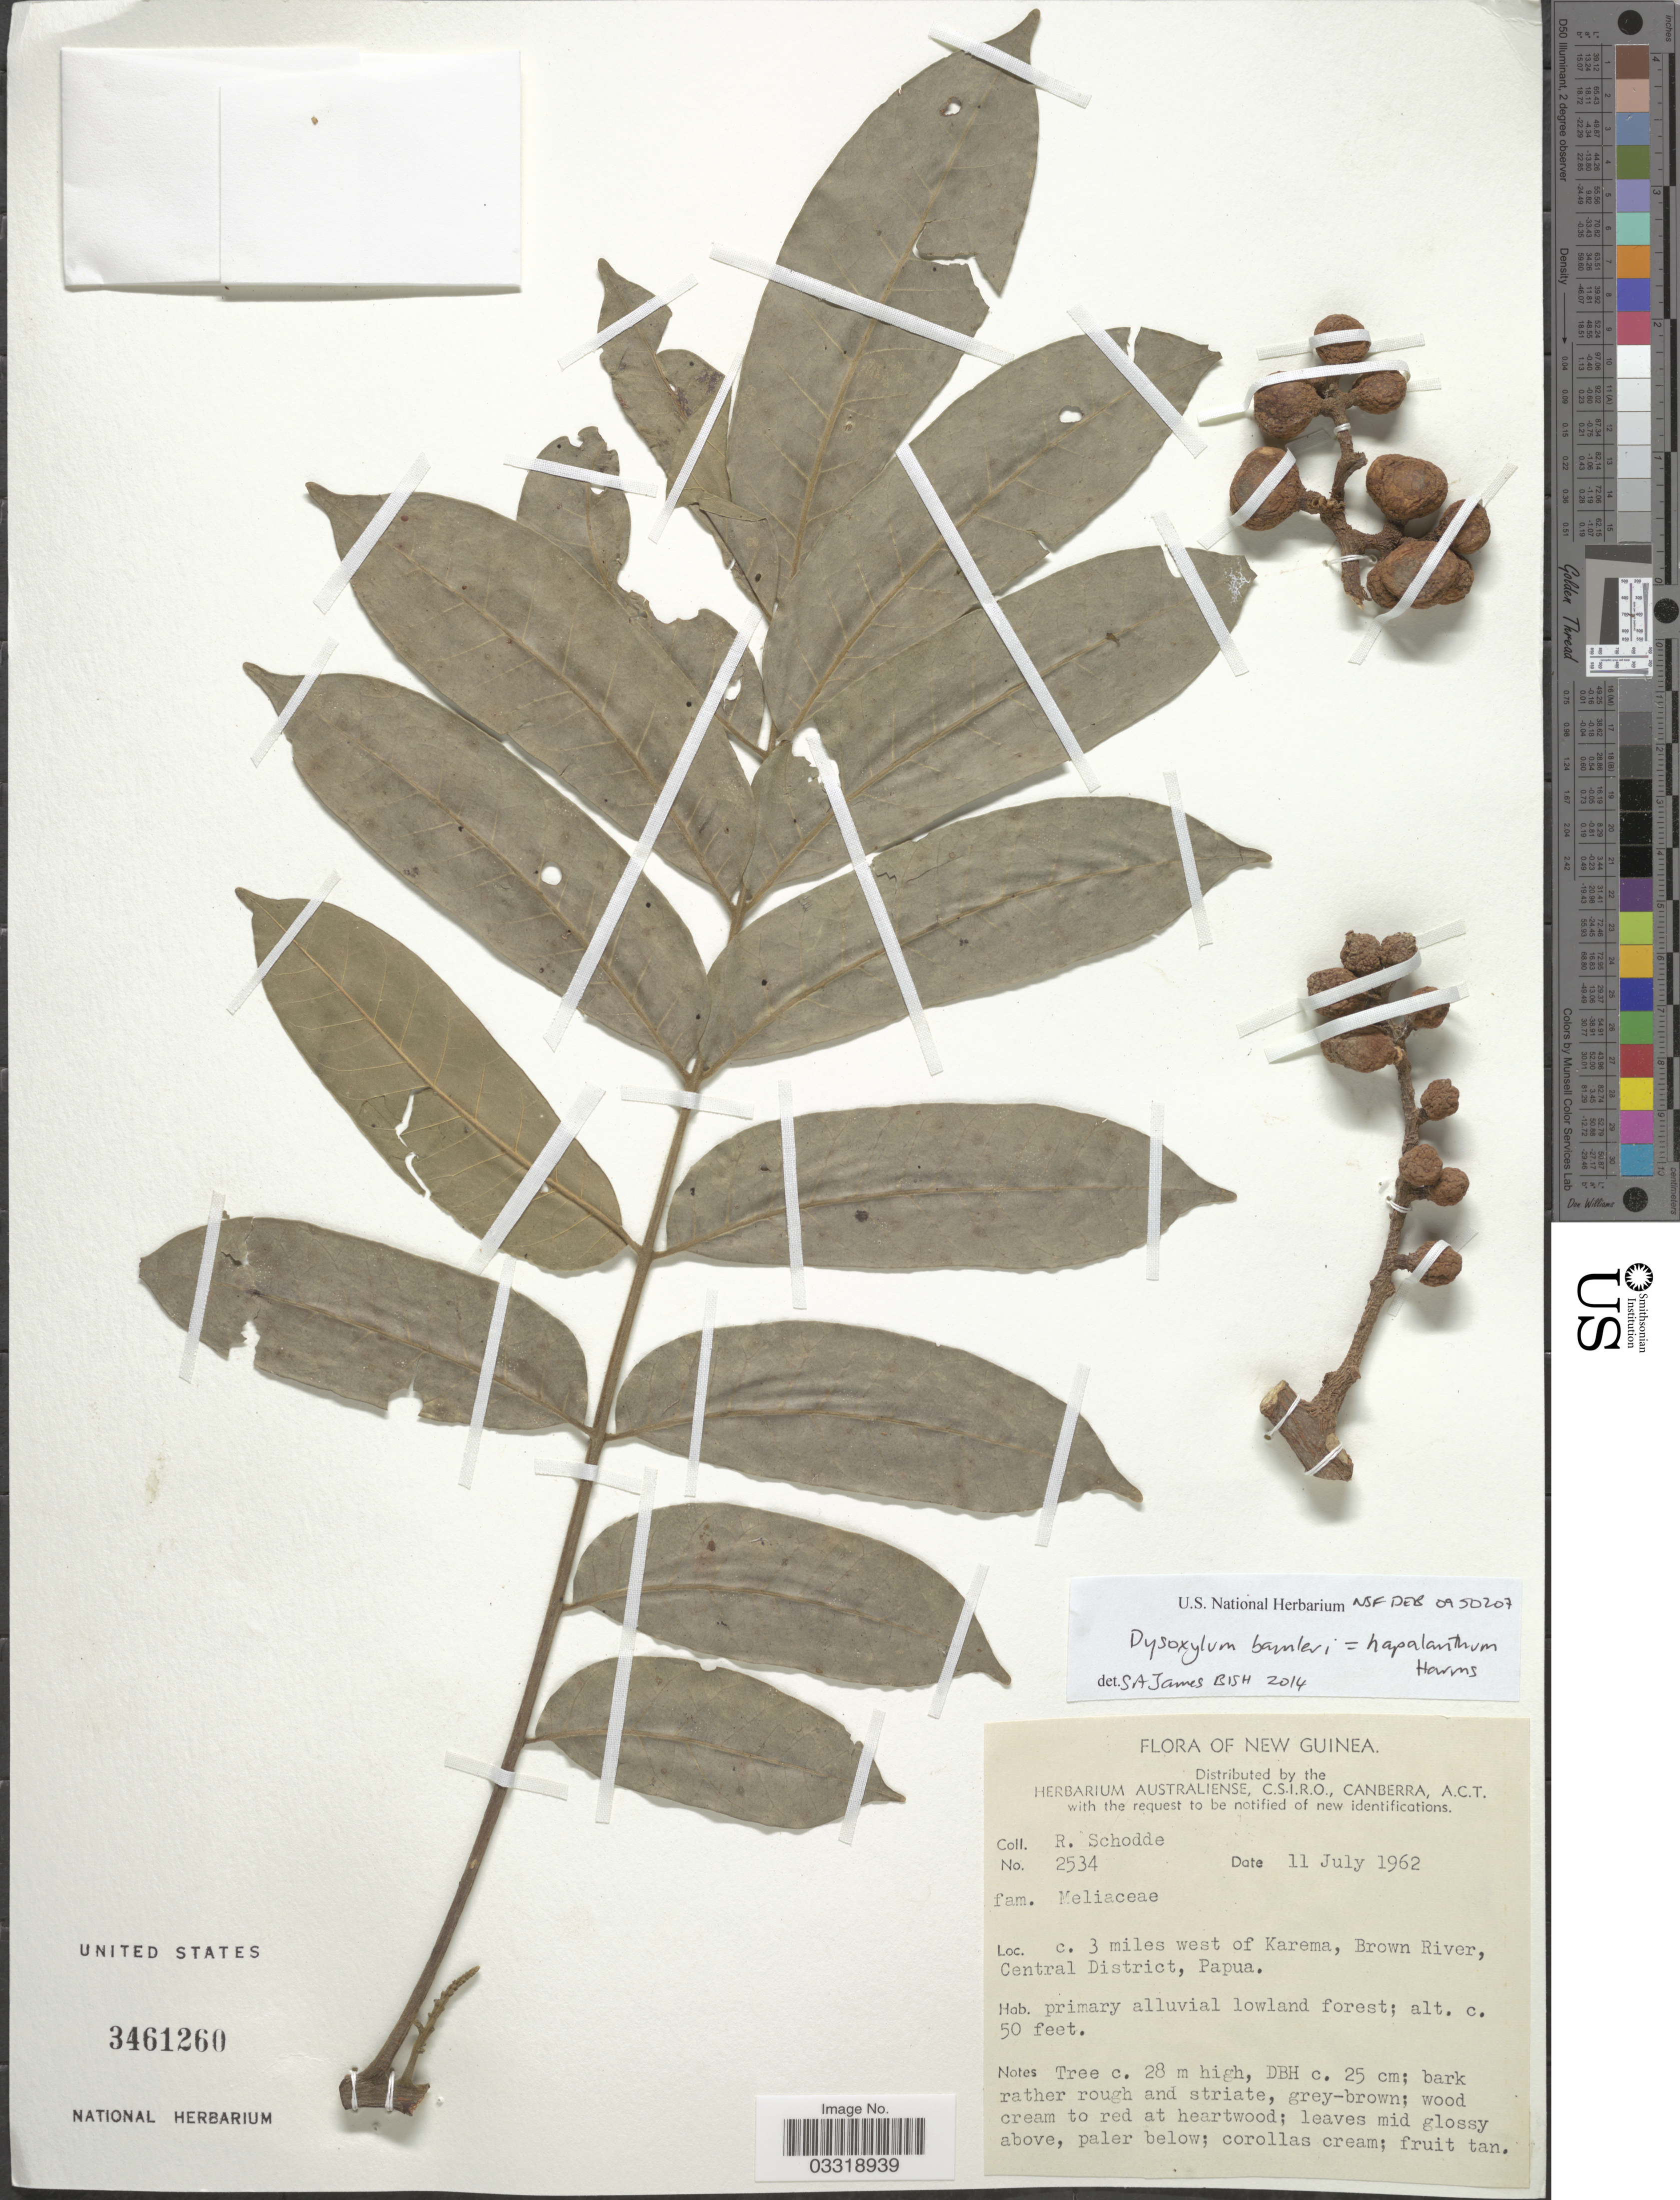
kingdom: Plantae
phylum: Tracheophyta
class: Magnoliopsida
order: Sapindales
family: Meliaceae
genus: Prasoxylon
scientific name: Prasoxylon hapalanthum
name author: (Harms) Holzmeyer & Mabb.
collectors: R. Schodde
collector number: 2534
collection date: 1962-07-11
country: Papua New Guinea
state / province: Central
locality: New Guinea. C. 3 miles west of Karema, Brown River, Central District, Papua.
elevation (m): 15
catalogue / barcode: US 3461260